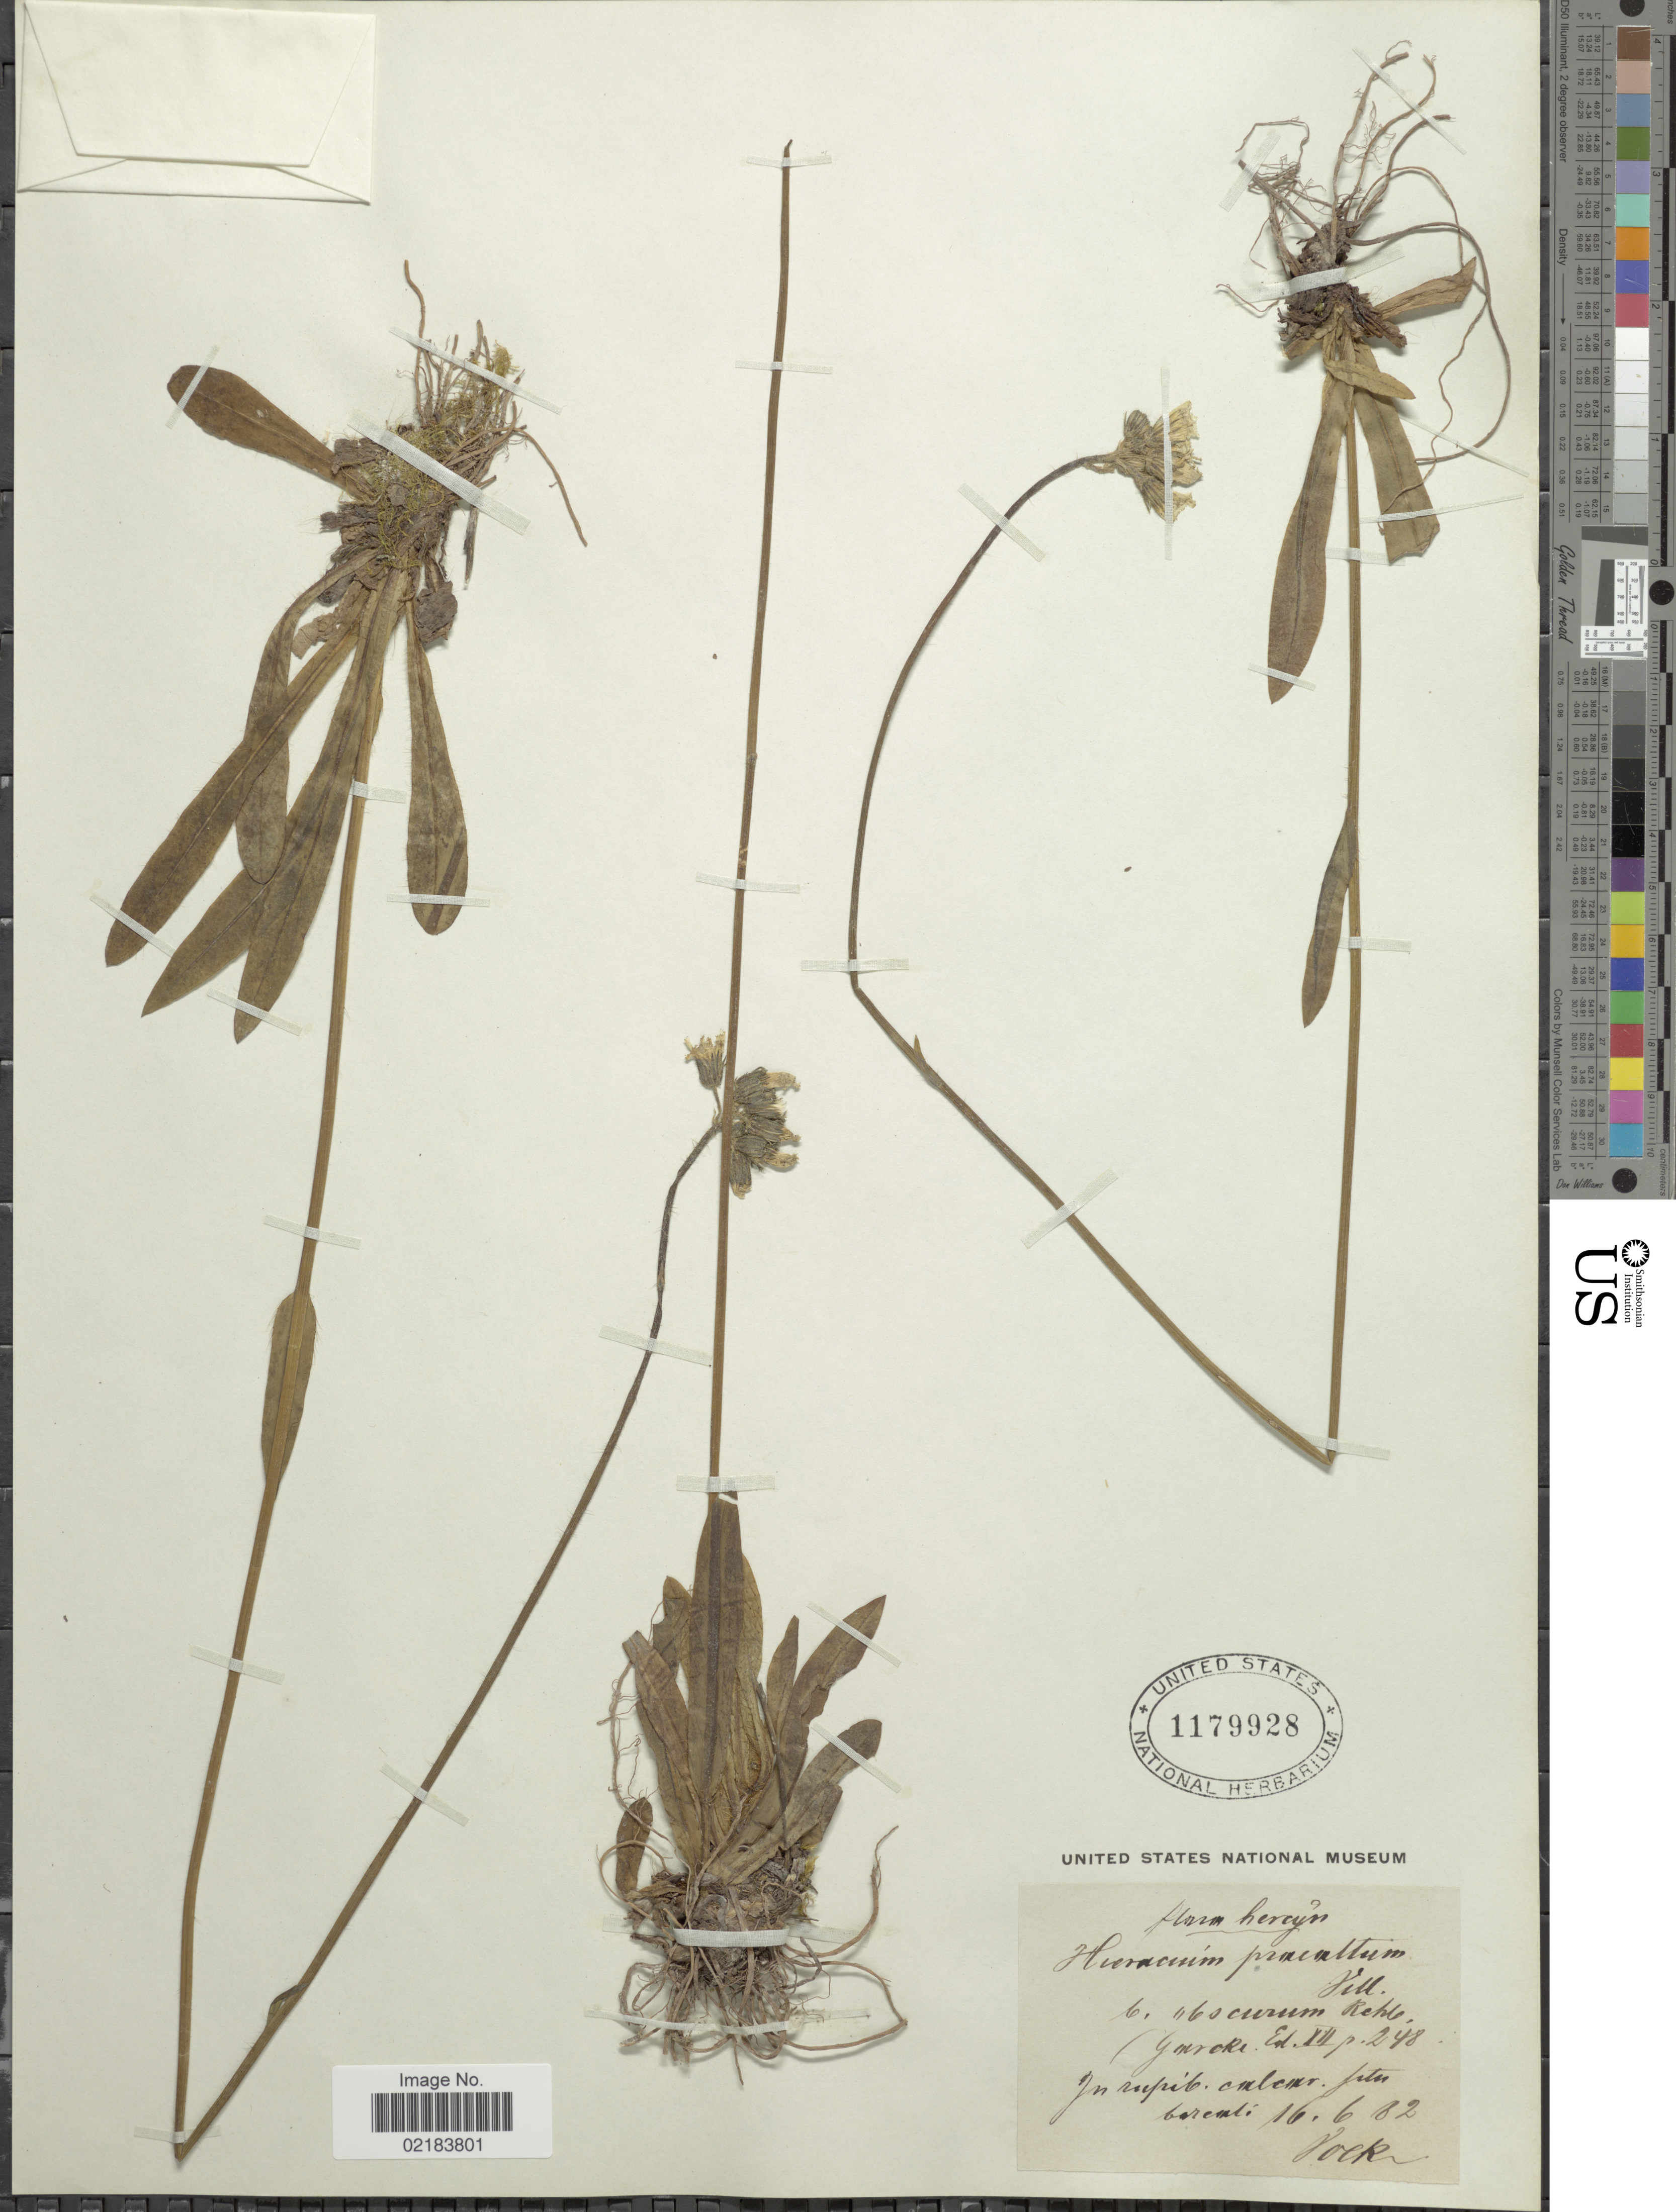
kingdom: Plantae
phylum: Tracheophyta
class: Magnoliopsida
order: Asterales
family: Asteraceae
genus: Pilosella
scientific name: Pilosella piloselloides subsp. praealta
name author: (Gochnat) S. Bräut. & Greuter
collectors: Vock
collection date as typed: Transcribed d/m/y: 16/6/82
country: Germany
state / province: Sachsen-Anhalt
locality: In rupib. calcar. feiten boresti. [interpreted]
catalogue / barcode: US 1179928